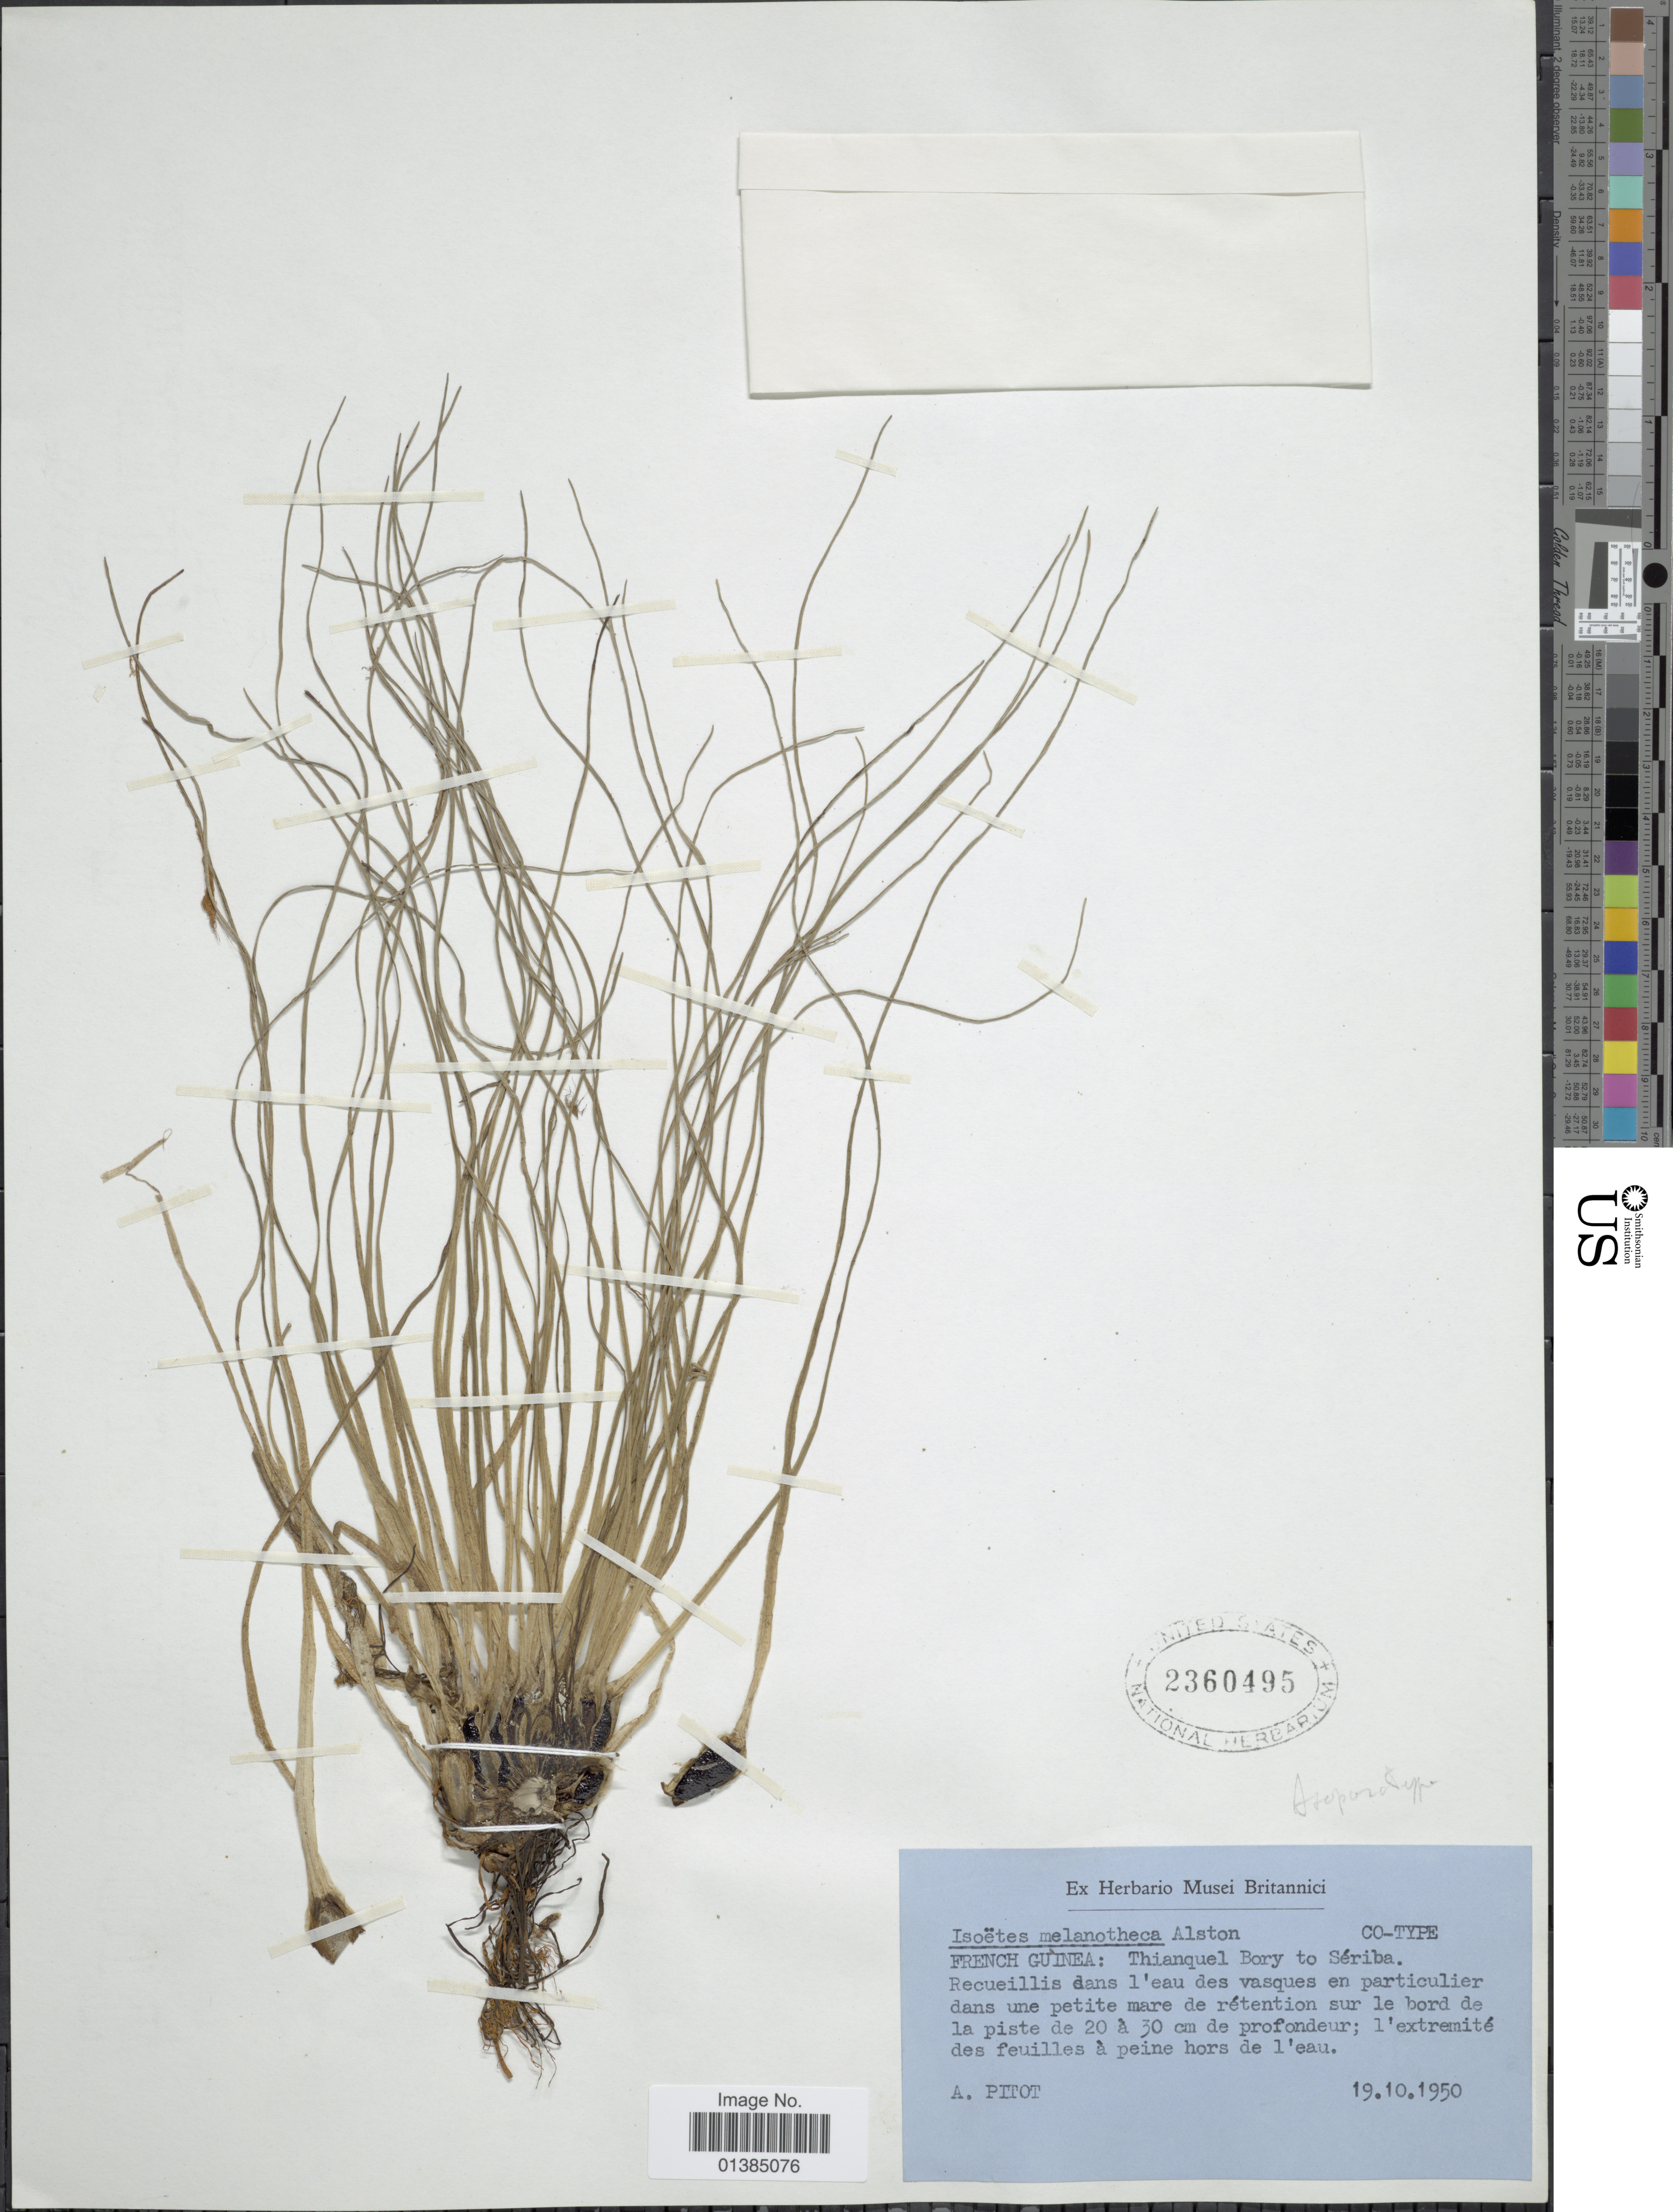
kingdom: Plantae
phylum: Tracheophyta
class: Lycopodiopsida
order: Isoetales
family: Isoetaceae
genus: Isoetes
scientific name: Isoetes melanotheca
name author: Alston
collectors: A. Pitot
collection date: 1950-10-19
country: French Guiana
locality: Thianquel Bory to Sériba.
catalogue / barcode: US 2360495